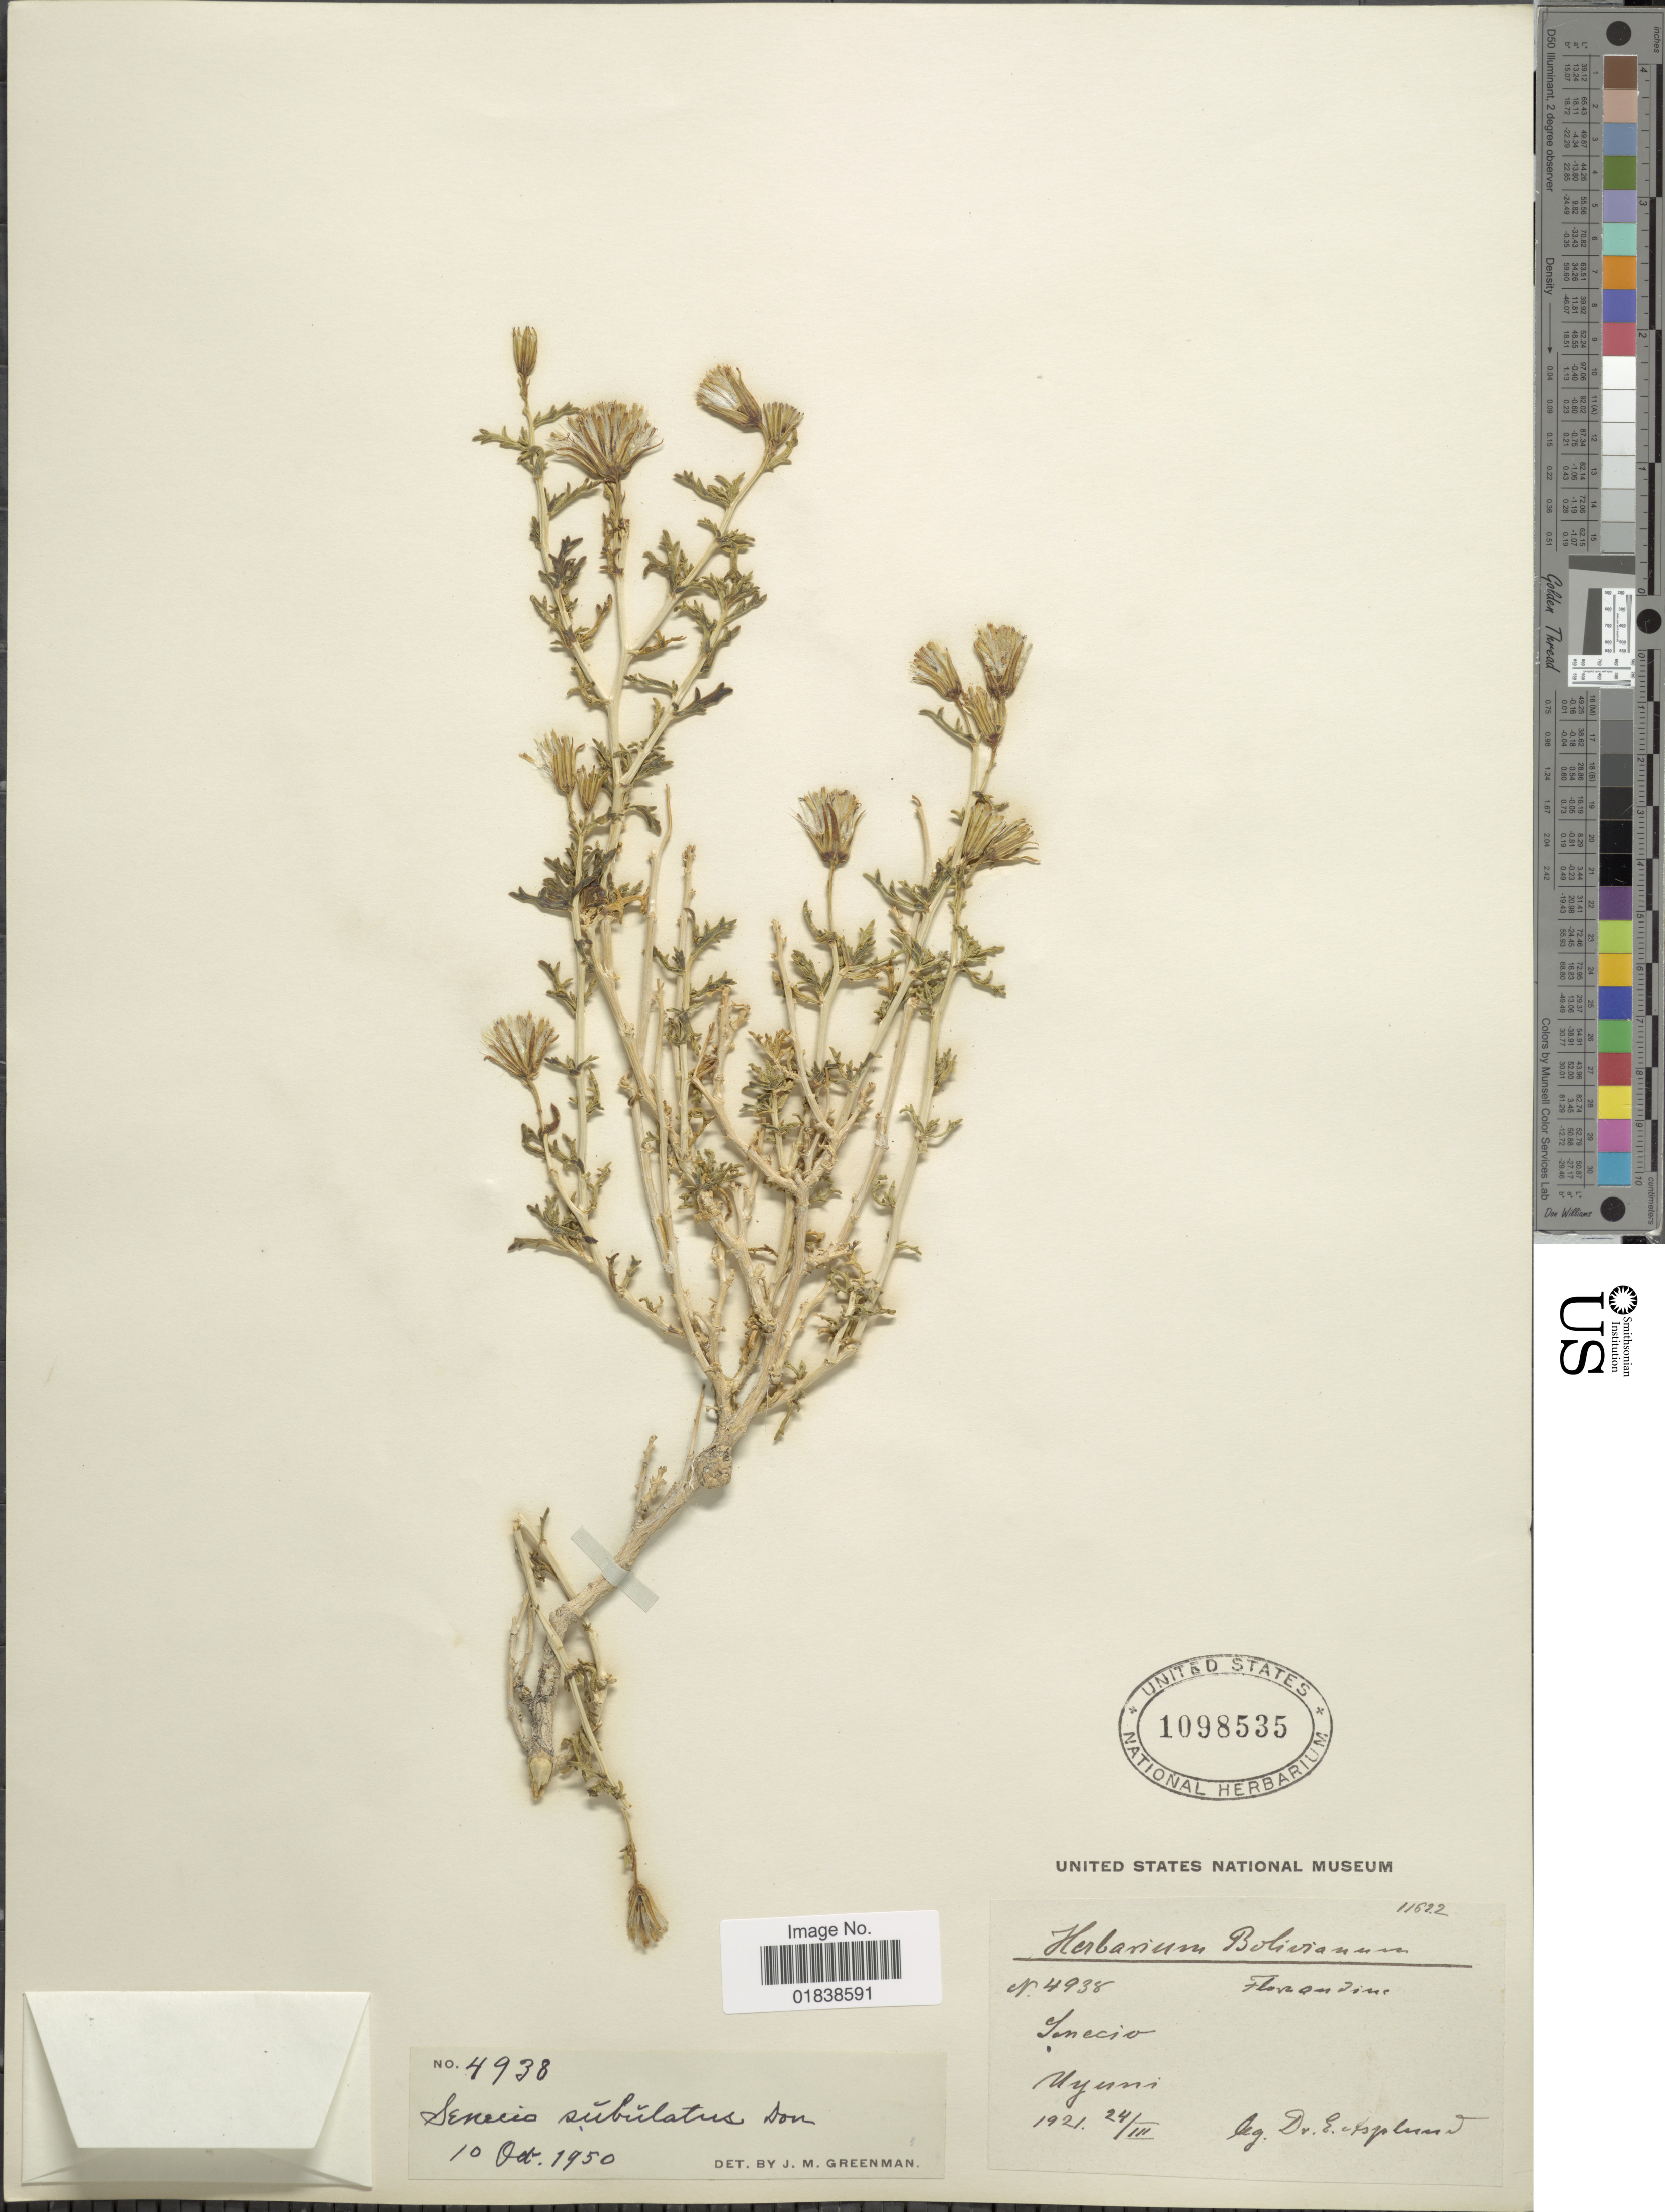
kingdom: Plantae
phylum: Tracheophyta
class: Magnoliopsida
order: Asterales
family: Asteraceae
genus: Senecio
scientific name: Senecio subulatus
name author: D. Don ex Hook. & Arn.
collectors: E. Asplund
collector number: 4938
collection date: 1921-03-24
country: Bolivia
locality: Uyuni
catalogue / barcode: US 1098535